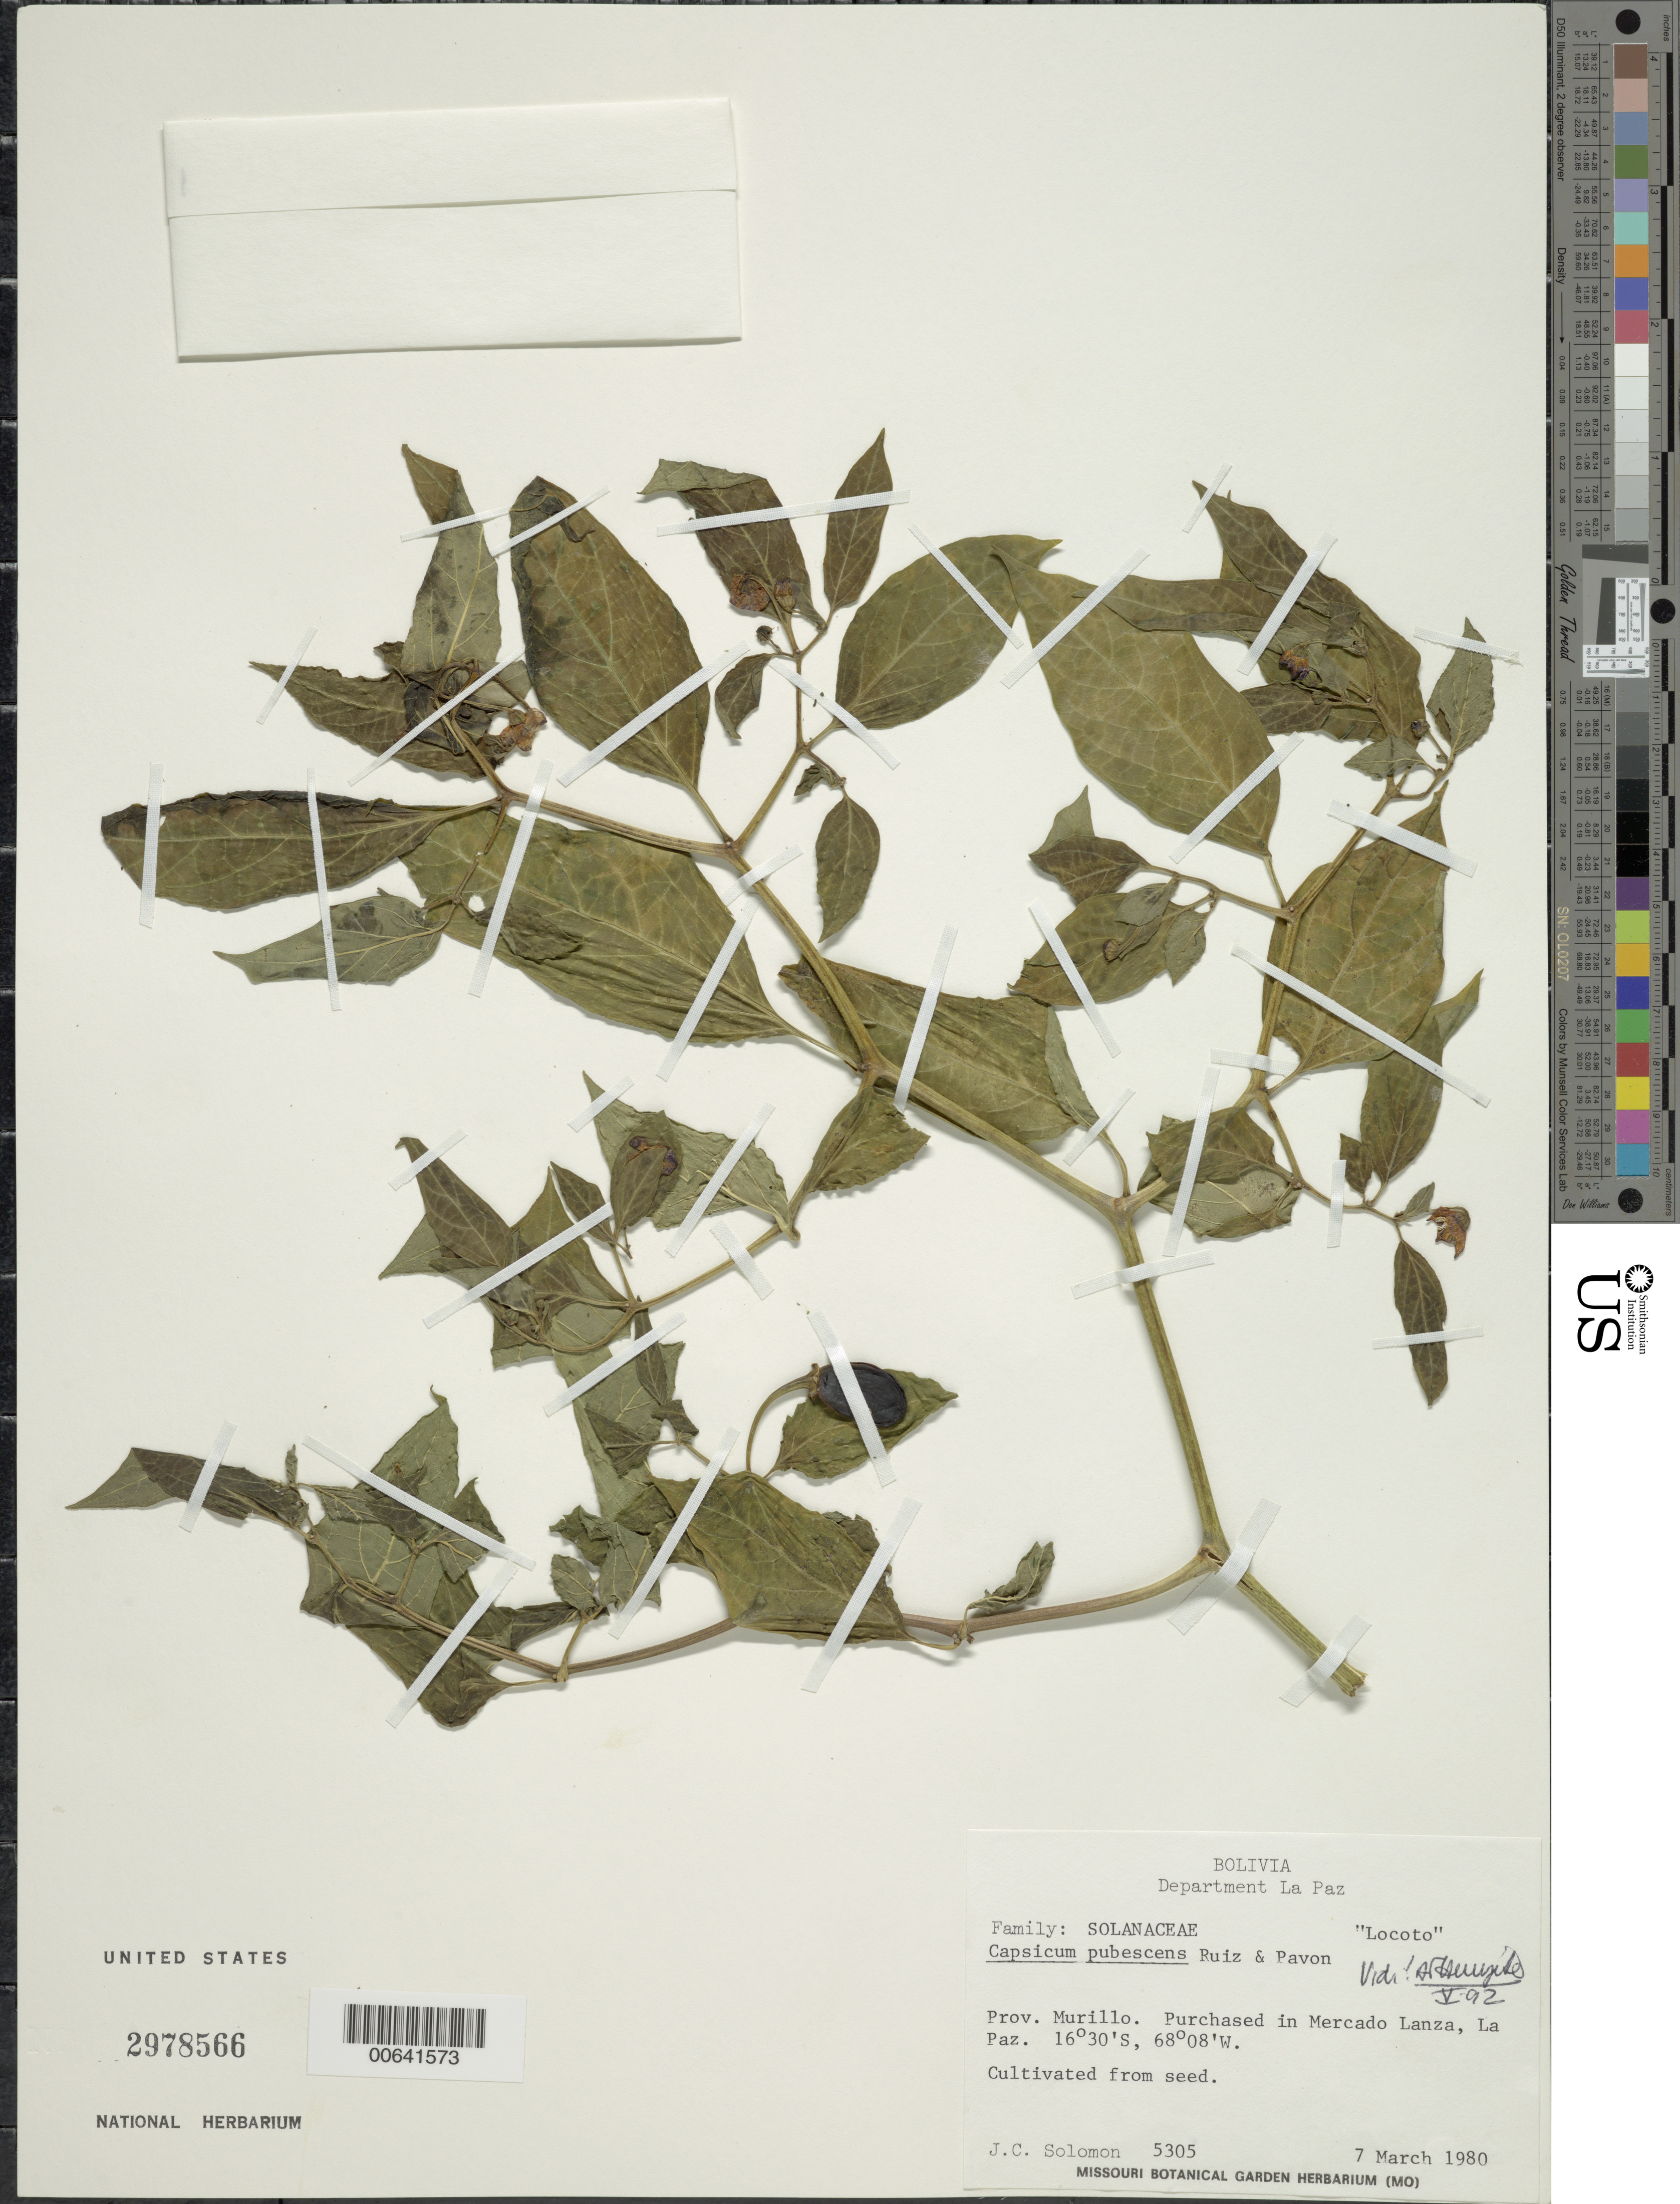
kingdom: Plantae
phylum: Tracheophyta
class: Magnoliopsida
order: Solanales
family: Solanaceae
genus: Capsicum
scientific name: Capsicum pubescens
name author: Ruiz & Pav.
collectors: J. C. Solomon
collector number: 5305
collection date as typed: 03 Jul 1980 or 07 Mar 1980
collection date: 1980-03-07 or 1980-07-03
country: Bolivia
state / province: La Paz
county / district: Murillo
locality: Murillo. Comprado en Mercado Lanza, Ciudad La Paz.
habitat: Cultivado por semillas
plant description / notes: Common name: Locoto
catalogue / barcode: US 2978566